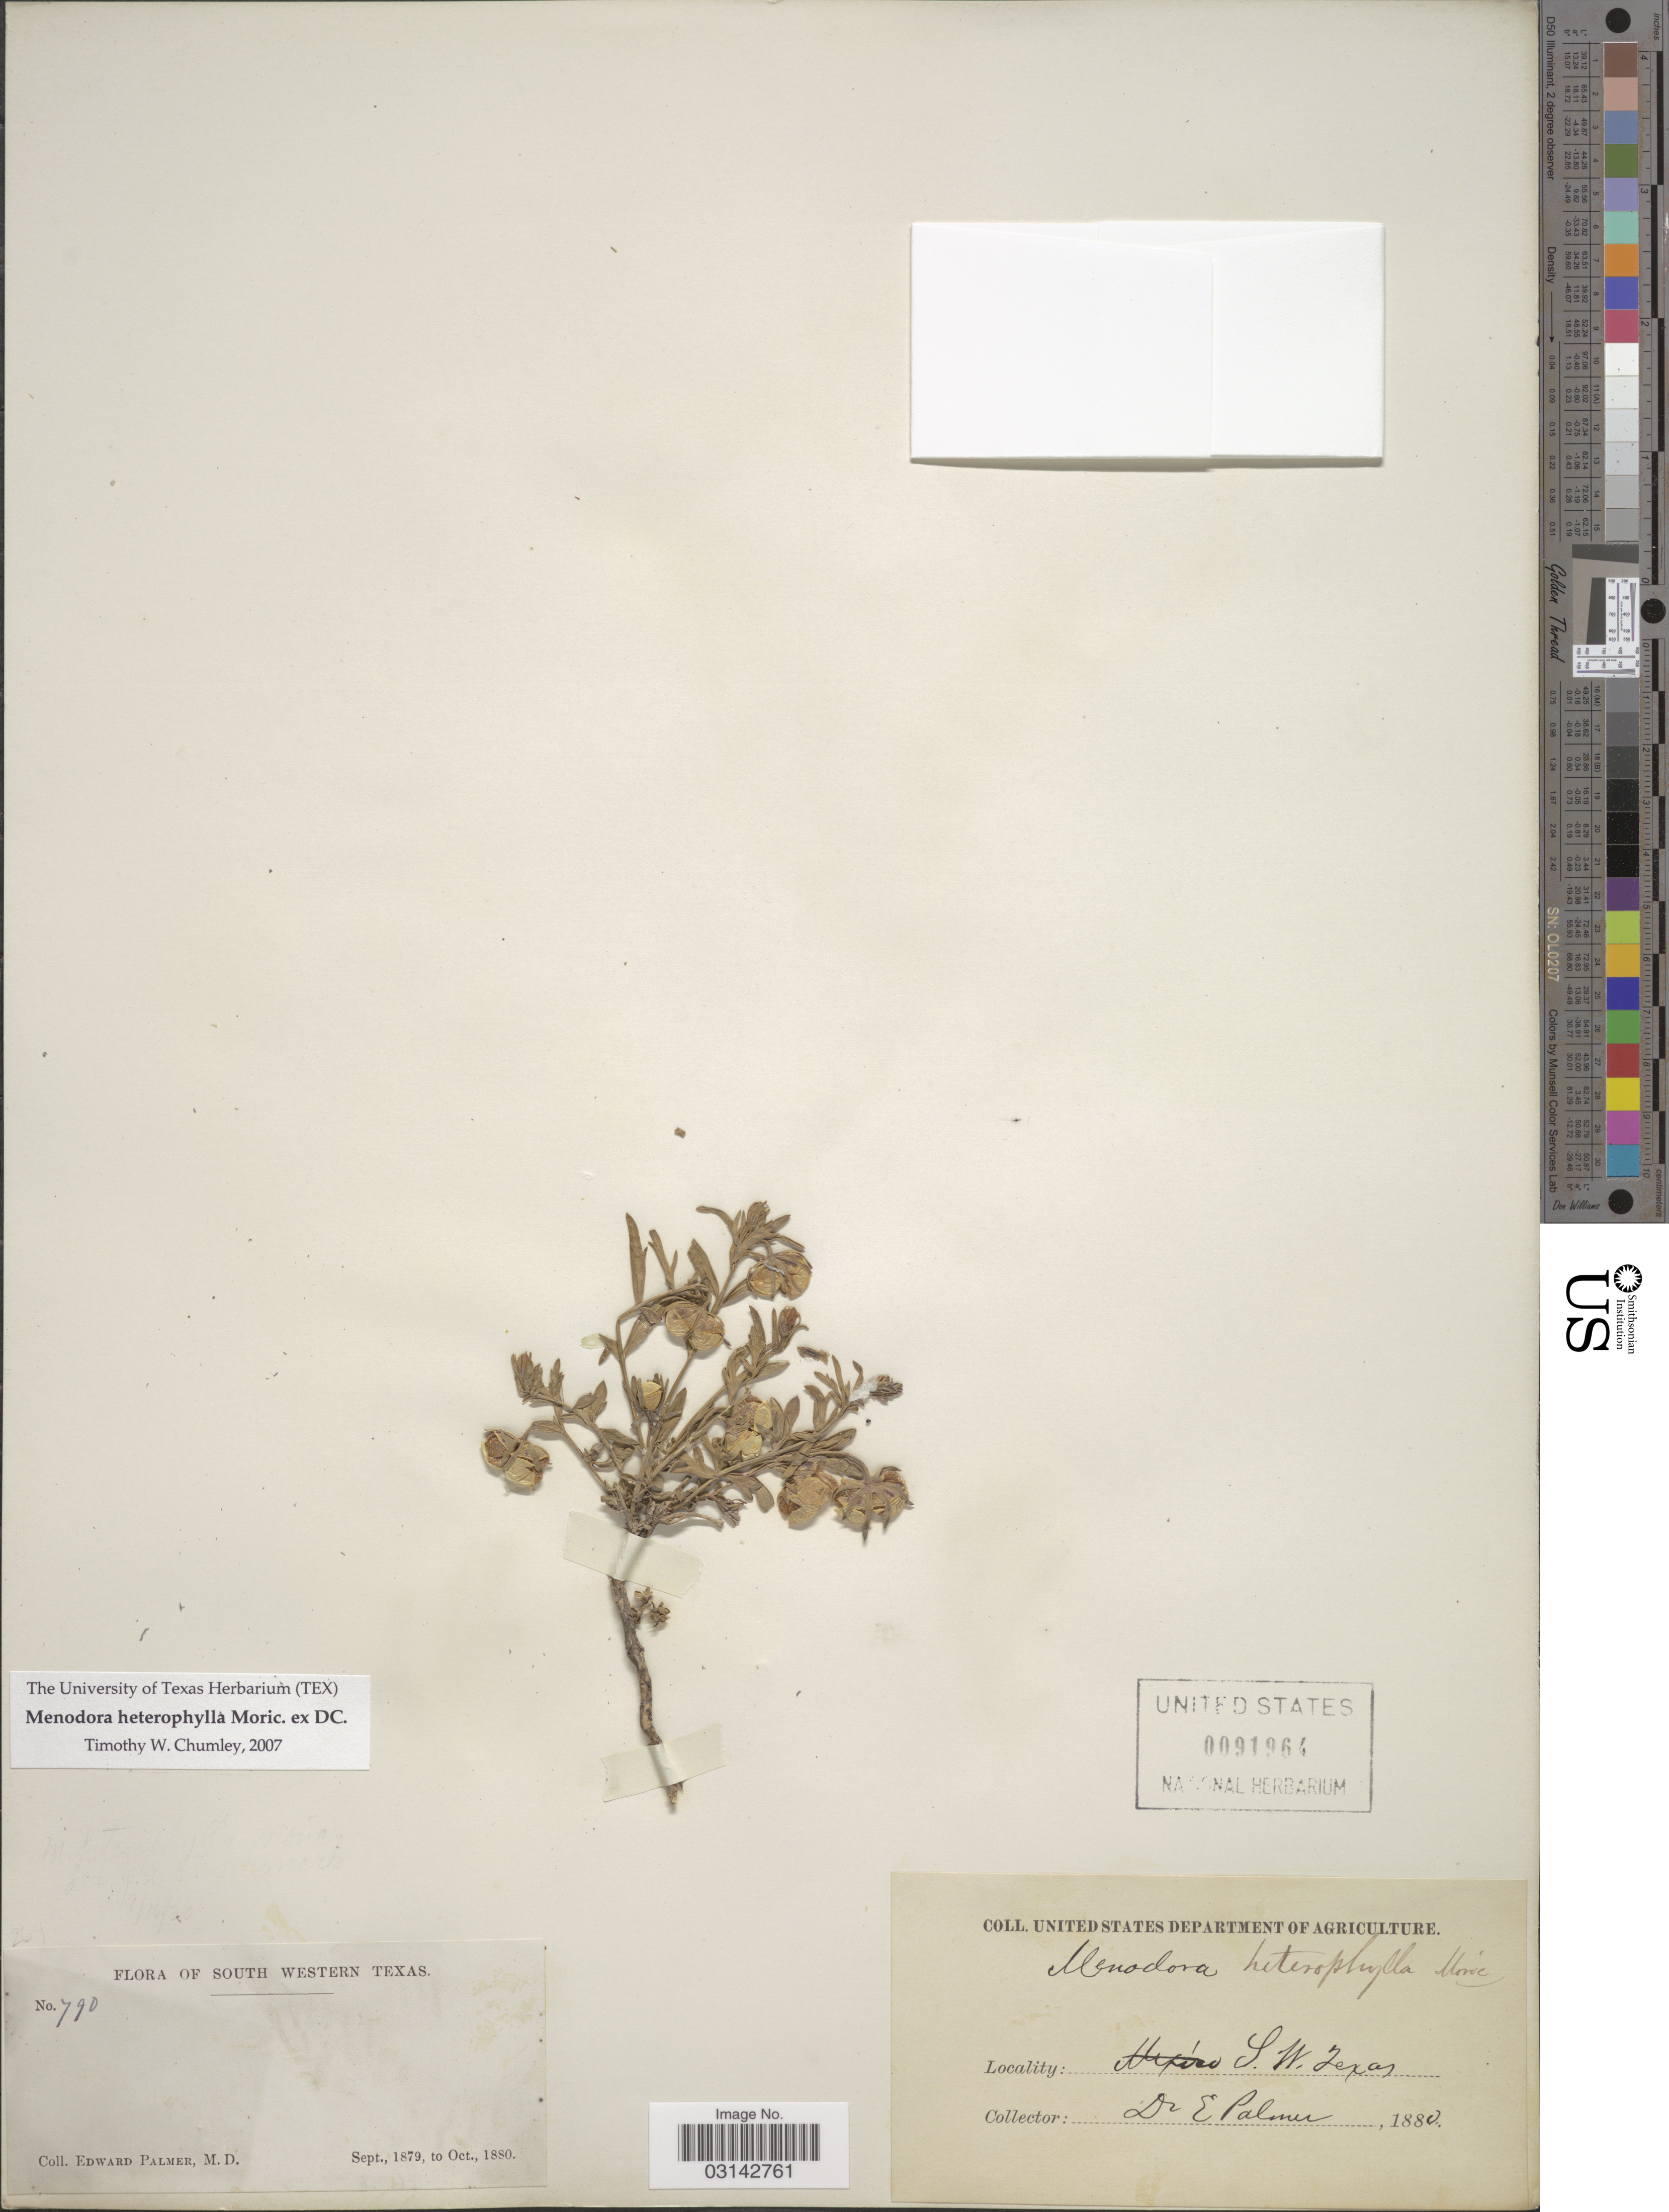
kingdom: Plantae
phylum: Tracheophyta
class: Magnoliopsida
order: Lamiales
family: Oleaceae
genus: Menodora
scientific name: Menodora heterophylla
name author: Moric. ex A. DC.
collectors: E. Palmer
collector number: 790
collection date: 1879-09/1880-10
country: United States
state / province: Texas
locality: South Western Texas.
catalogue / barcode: US 91964